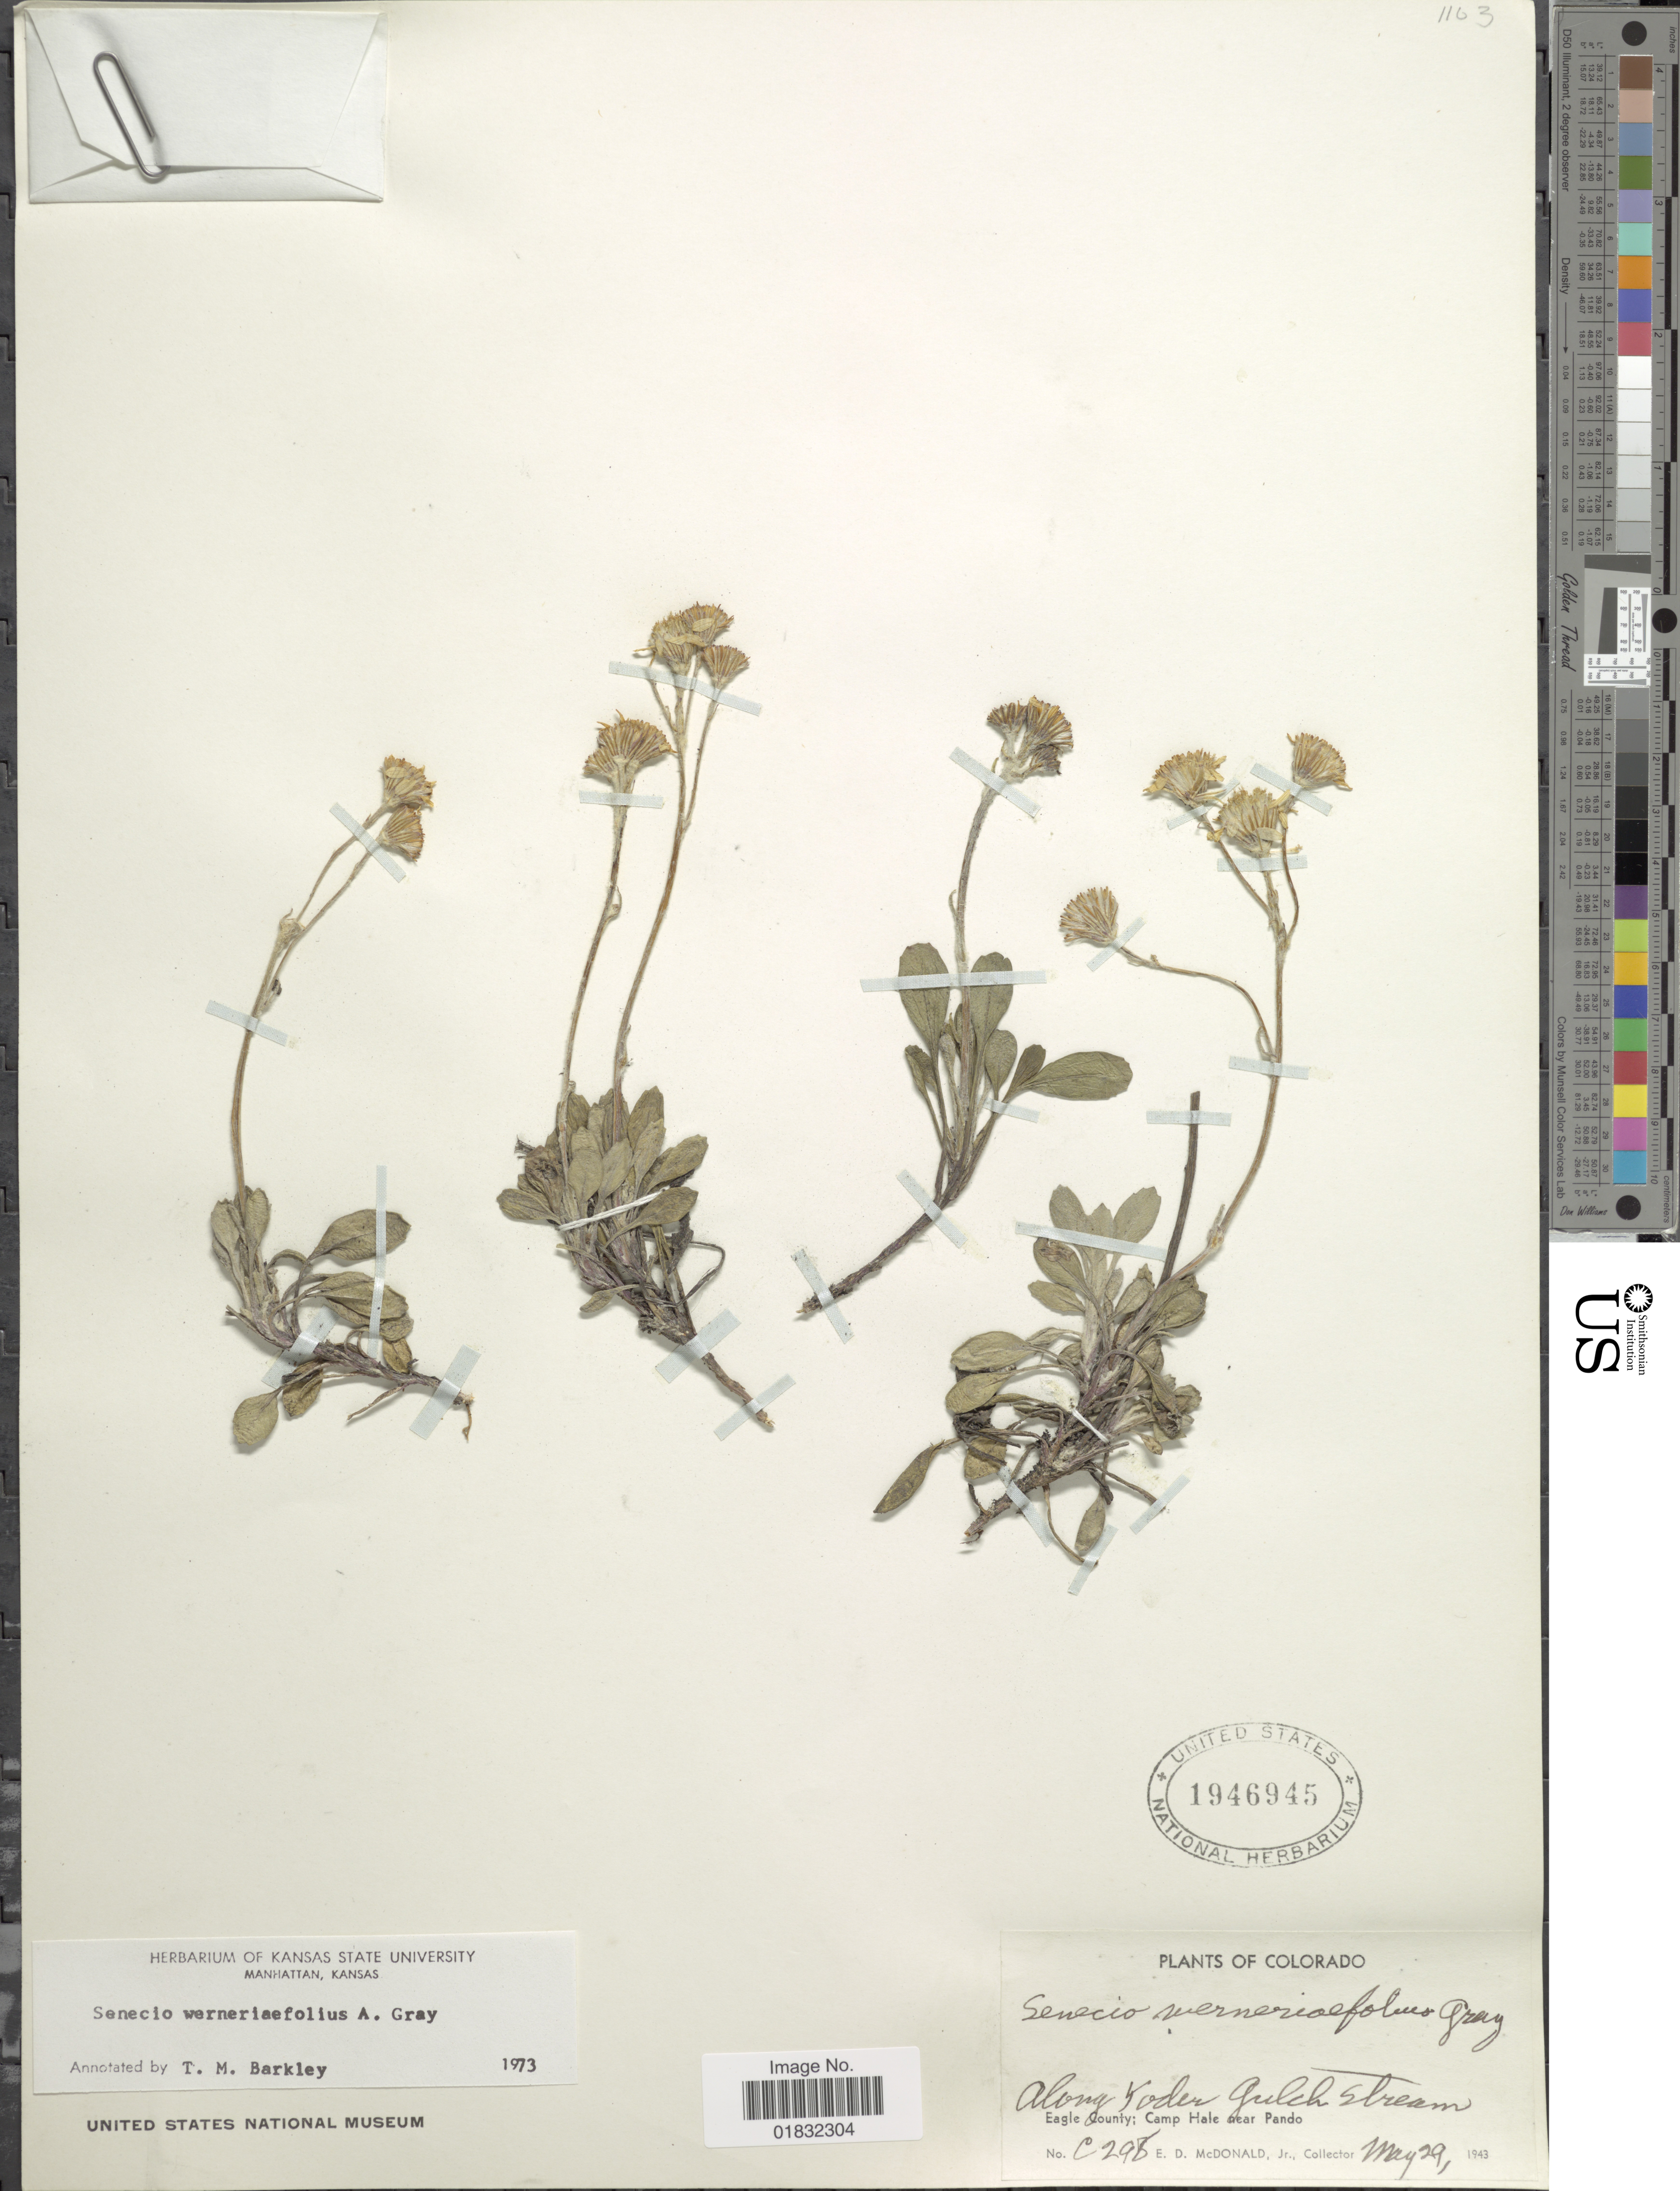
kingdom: Plantae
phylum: Tracheophyta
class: Magnoliopsida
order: Asterales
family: Asteraceae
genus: Packera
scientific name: Packera werneriifolia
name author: (A. Gray) W.A. Weber & Á. Löve ex Trock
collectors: E. D. McDonald Jr.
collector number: C 296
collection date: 1943-05-29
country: United States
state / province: Colorado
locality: Along Yoder Gulch Stream, Eagle County; Camp Hale near Pando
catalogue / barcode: US 1946945